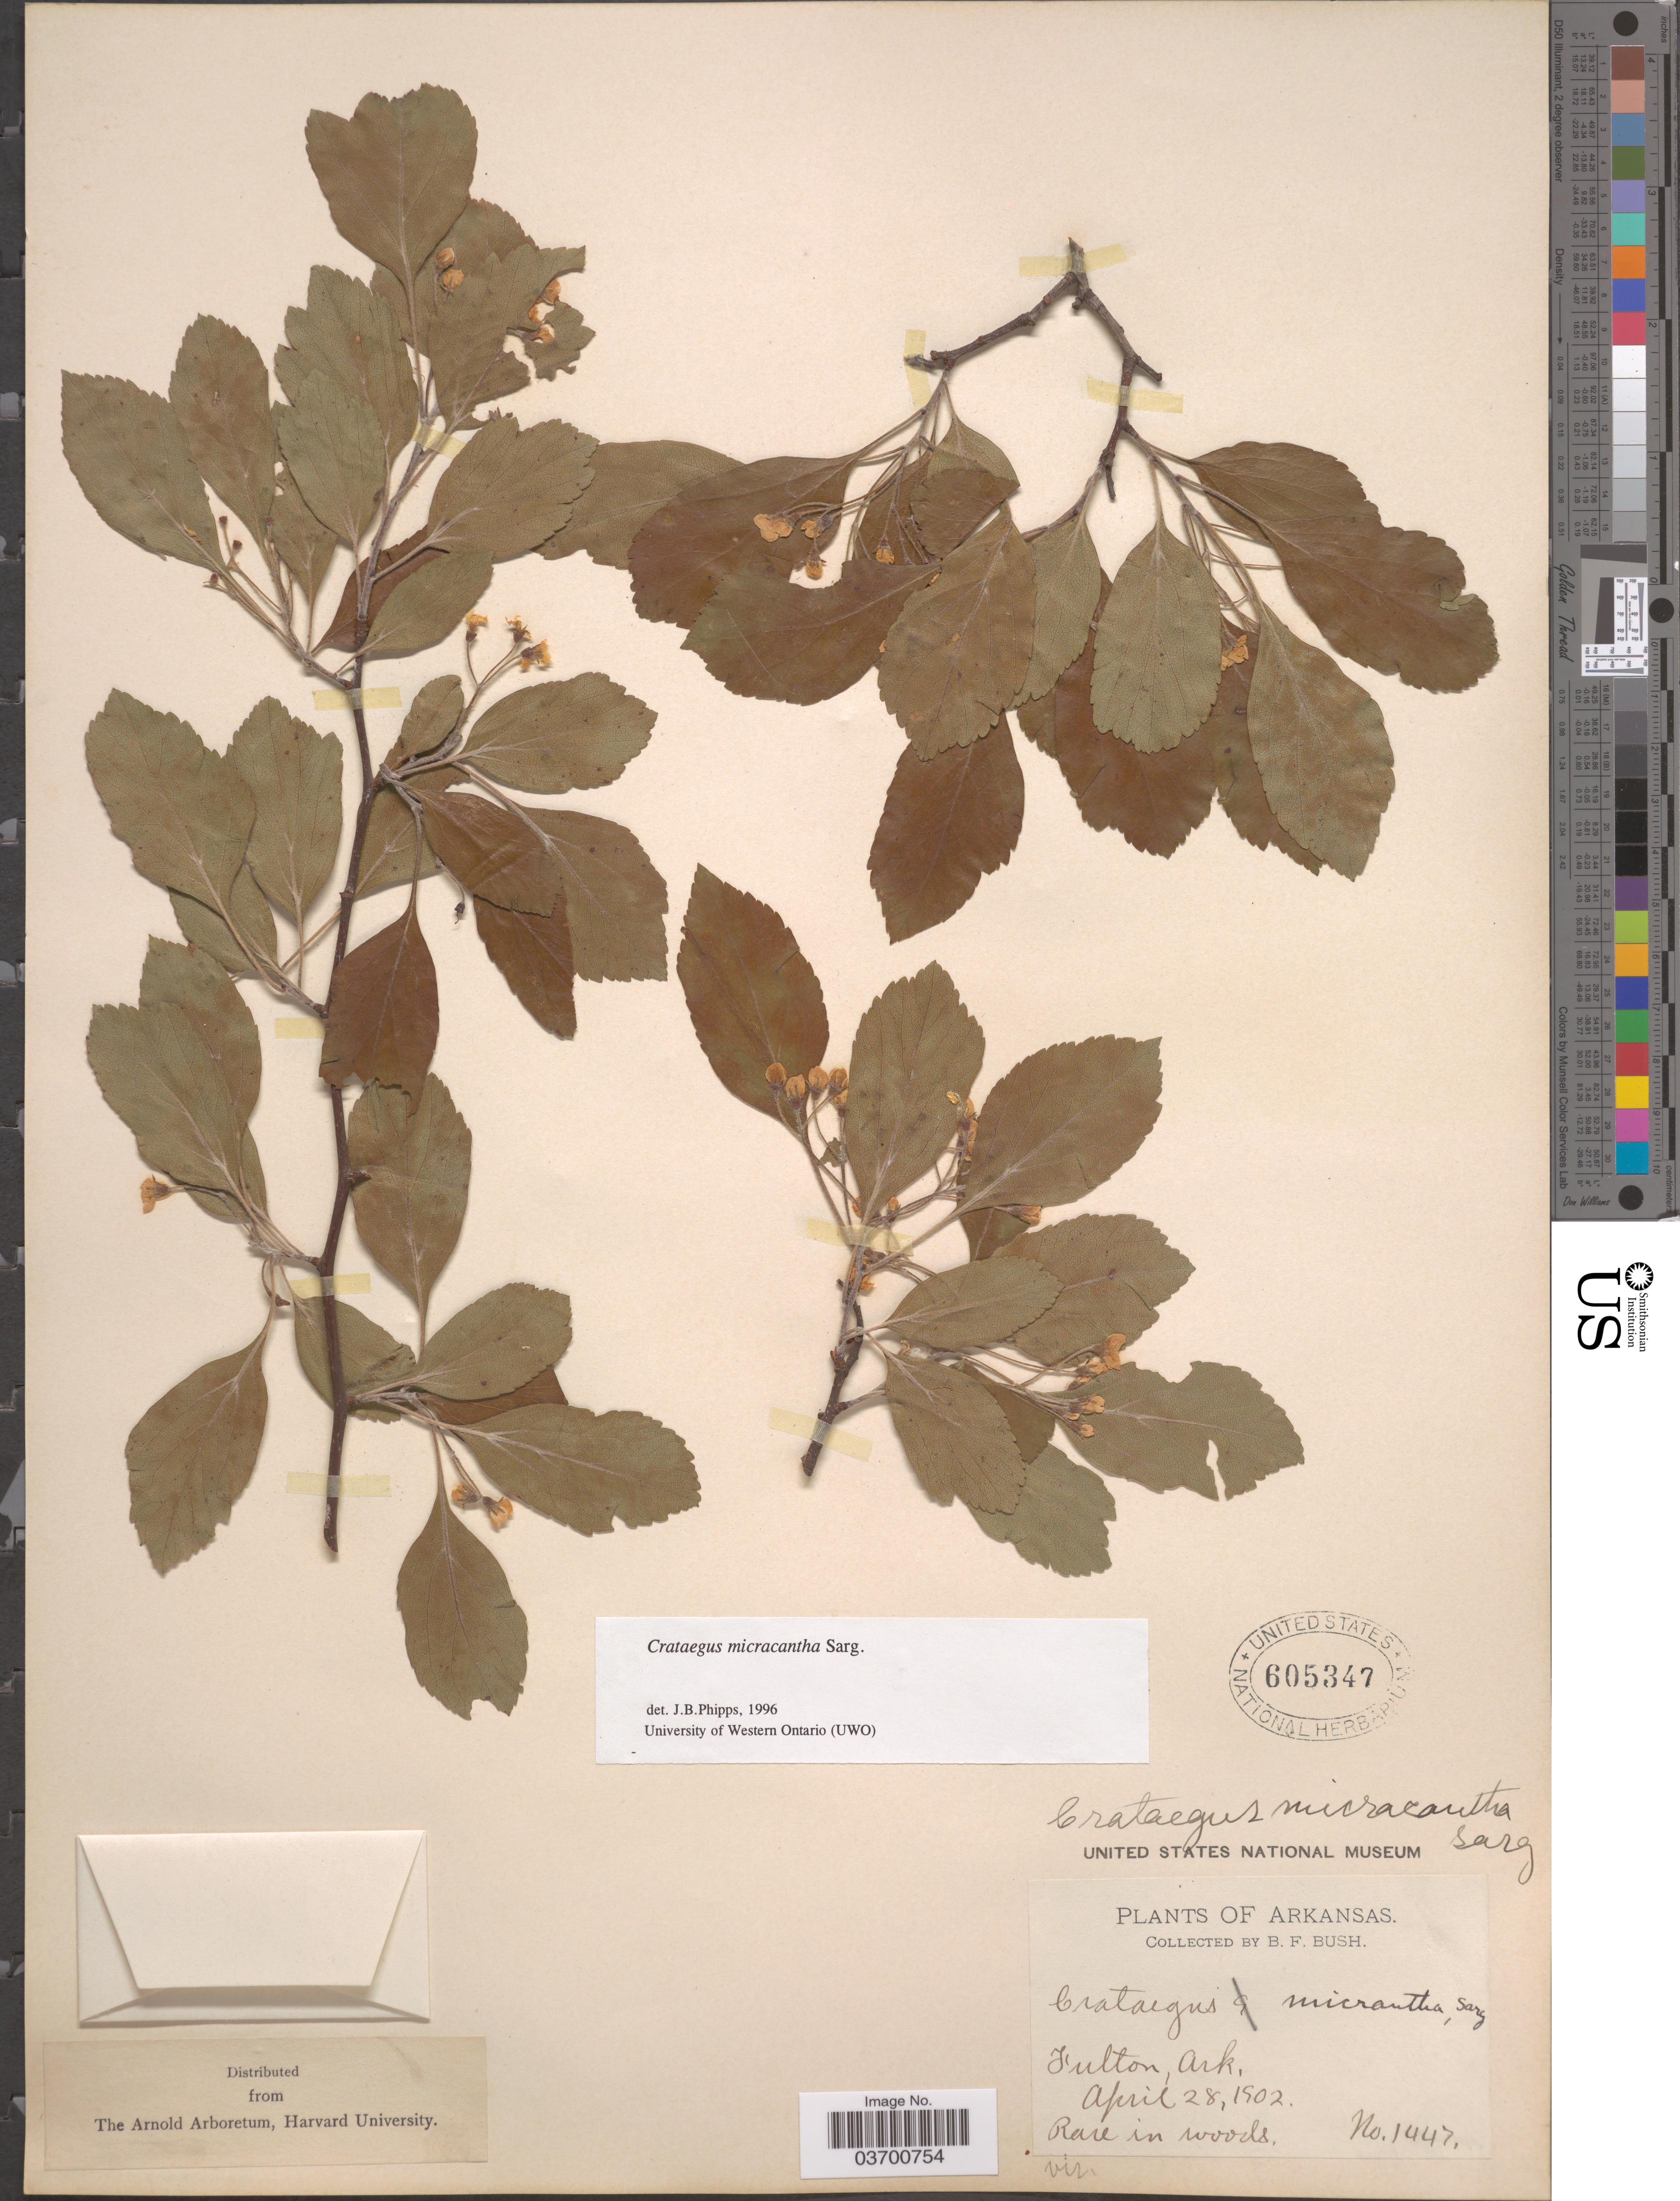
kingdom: Plantae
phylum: Tracheophyta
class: Magnoliopsida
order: Rosales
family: Rosaceae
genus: Crataegus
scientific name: Crataegus micracantha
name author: Sarg.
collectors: B. F. Bush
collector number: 1447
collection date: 1902-04-28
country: United States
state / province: Arkansas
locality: Fulton.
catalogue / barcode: US 605347